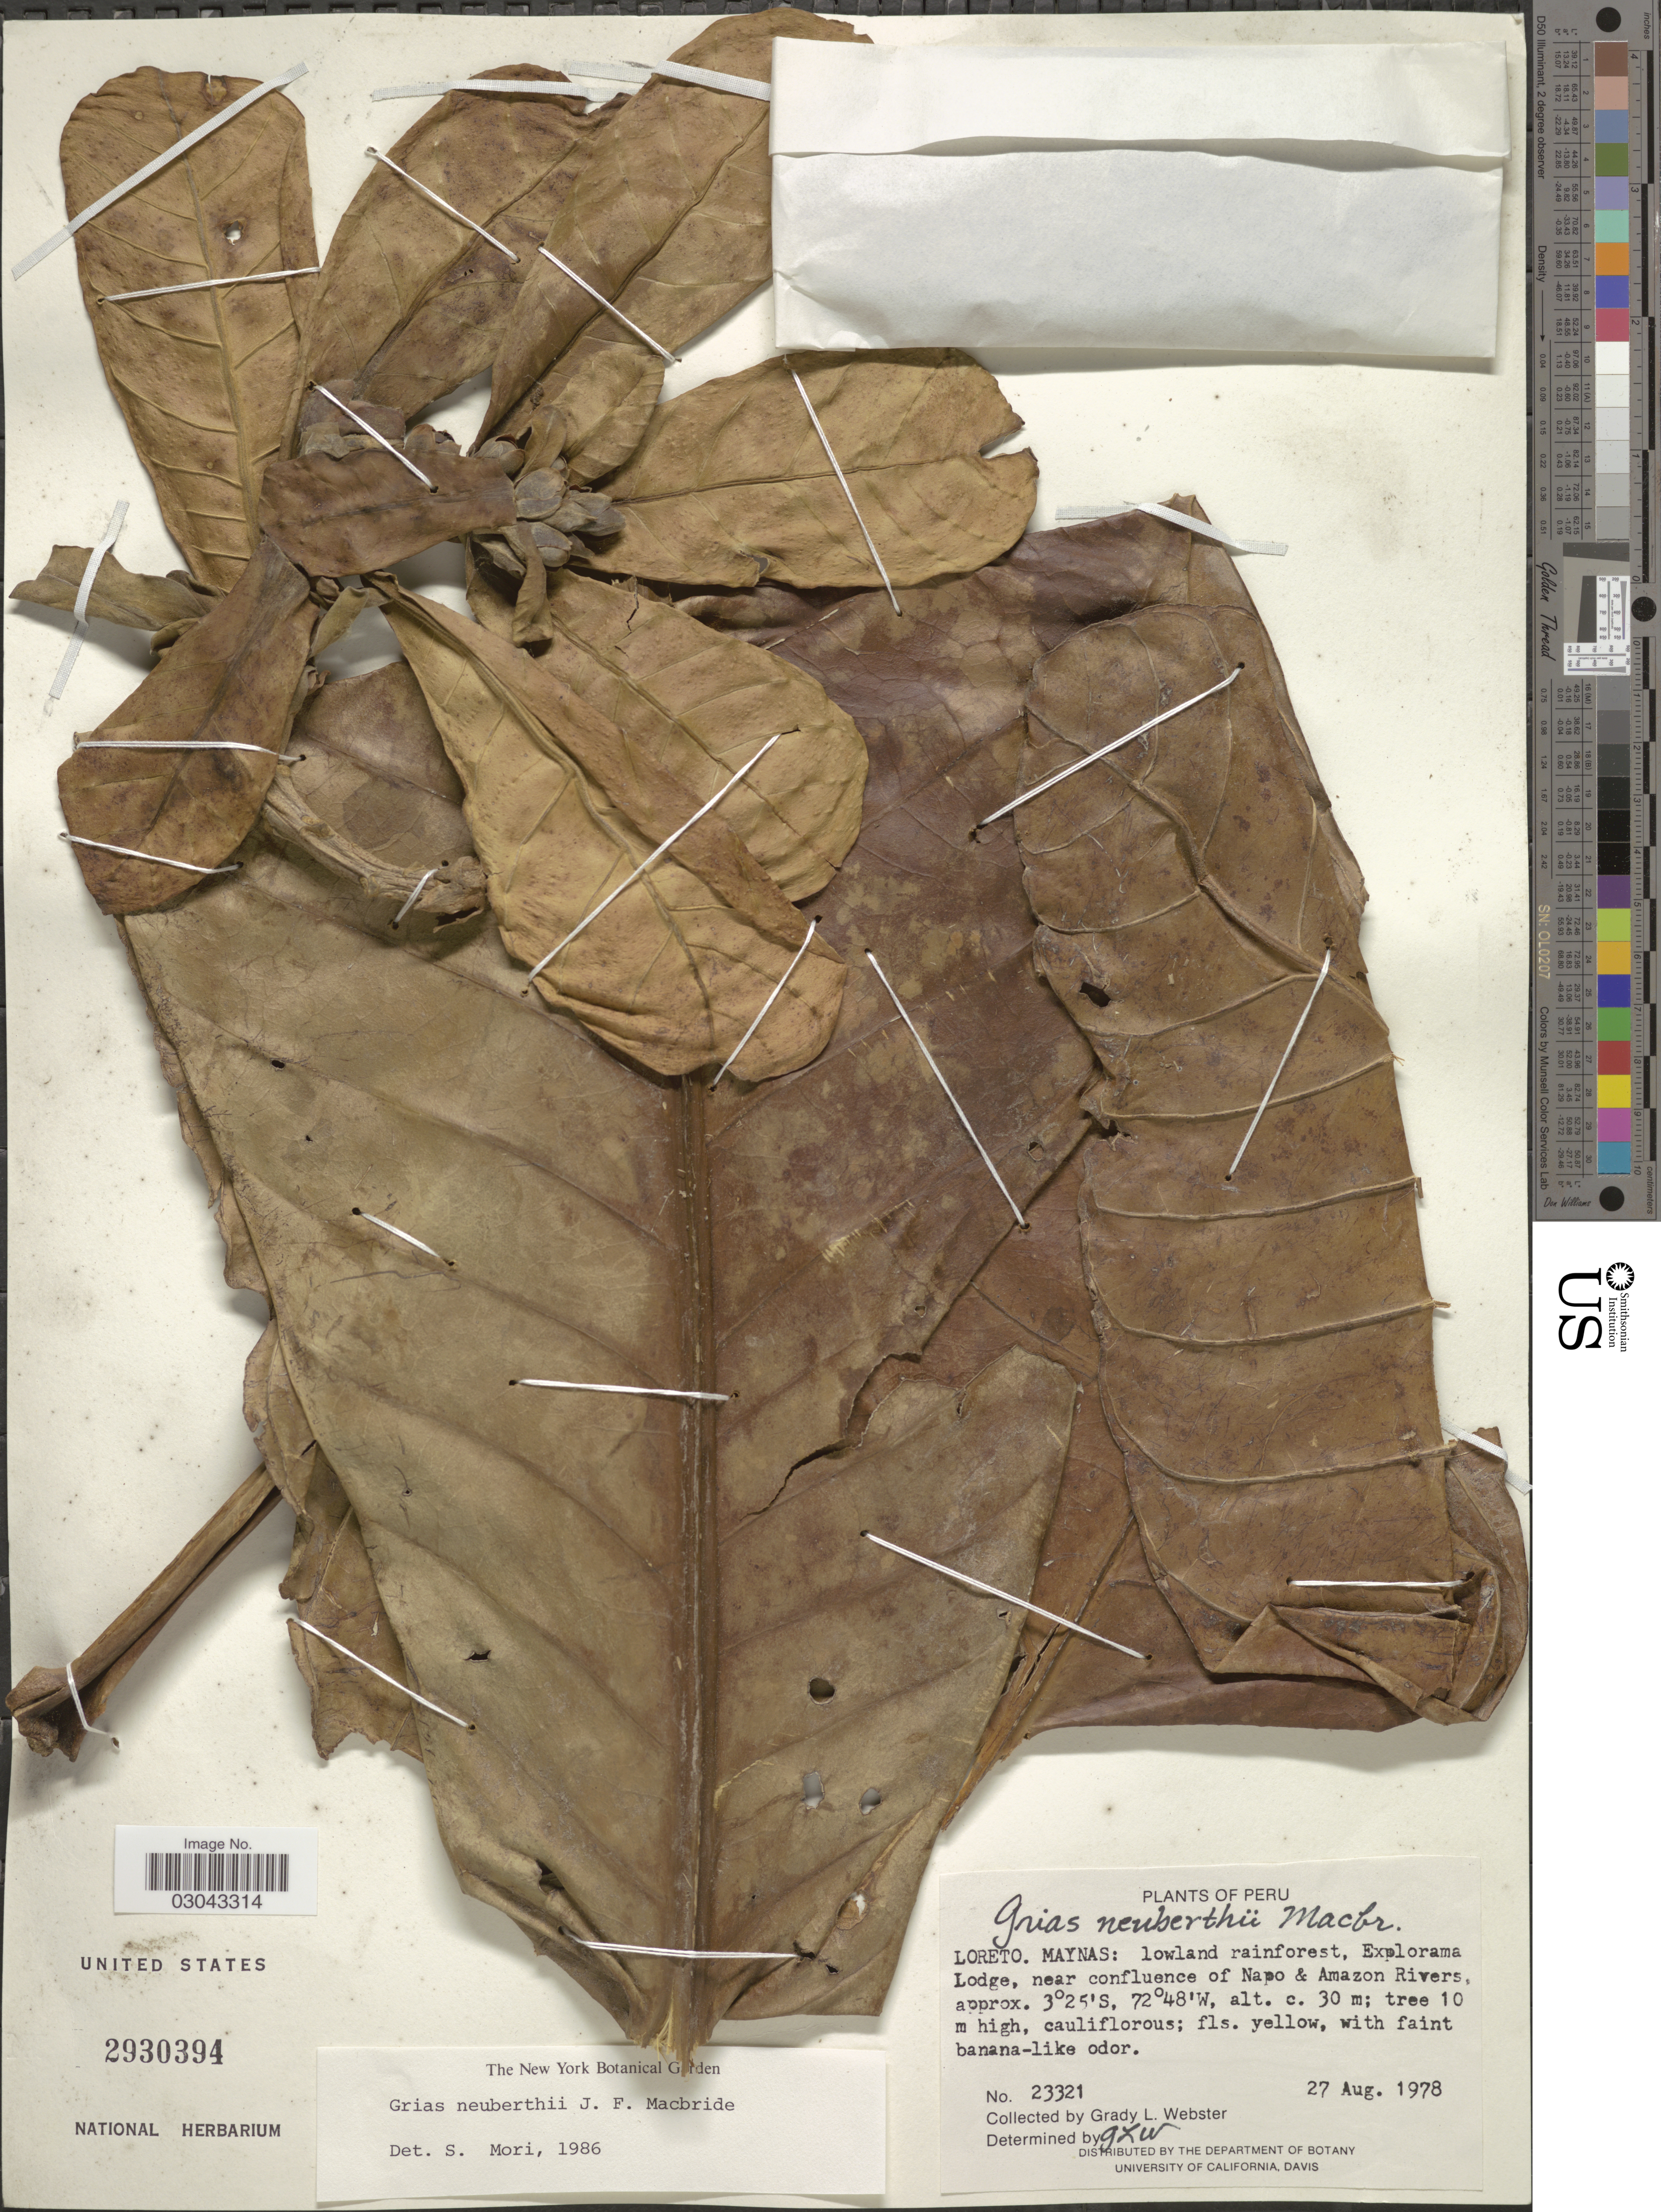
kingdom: Plantae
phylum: Tracheophyta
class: Magnoliopsida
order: Ericales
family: Lecythidaceae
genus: Grias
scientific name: Grias neuberthii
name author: J.F. Macbr.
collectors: G. L. Webster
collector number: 23321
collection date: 1978-08-27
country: Peru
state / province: Loreto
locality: Maynas: lowland rainforest, Explorama Lodge, near confluence of Napo & Amazon Rivers.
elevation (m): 30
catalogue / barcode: US 2930394